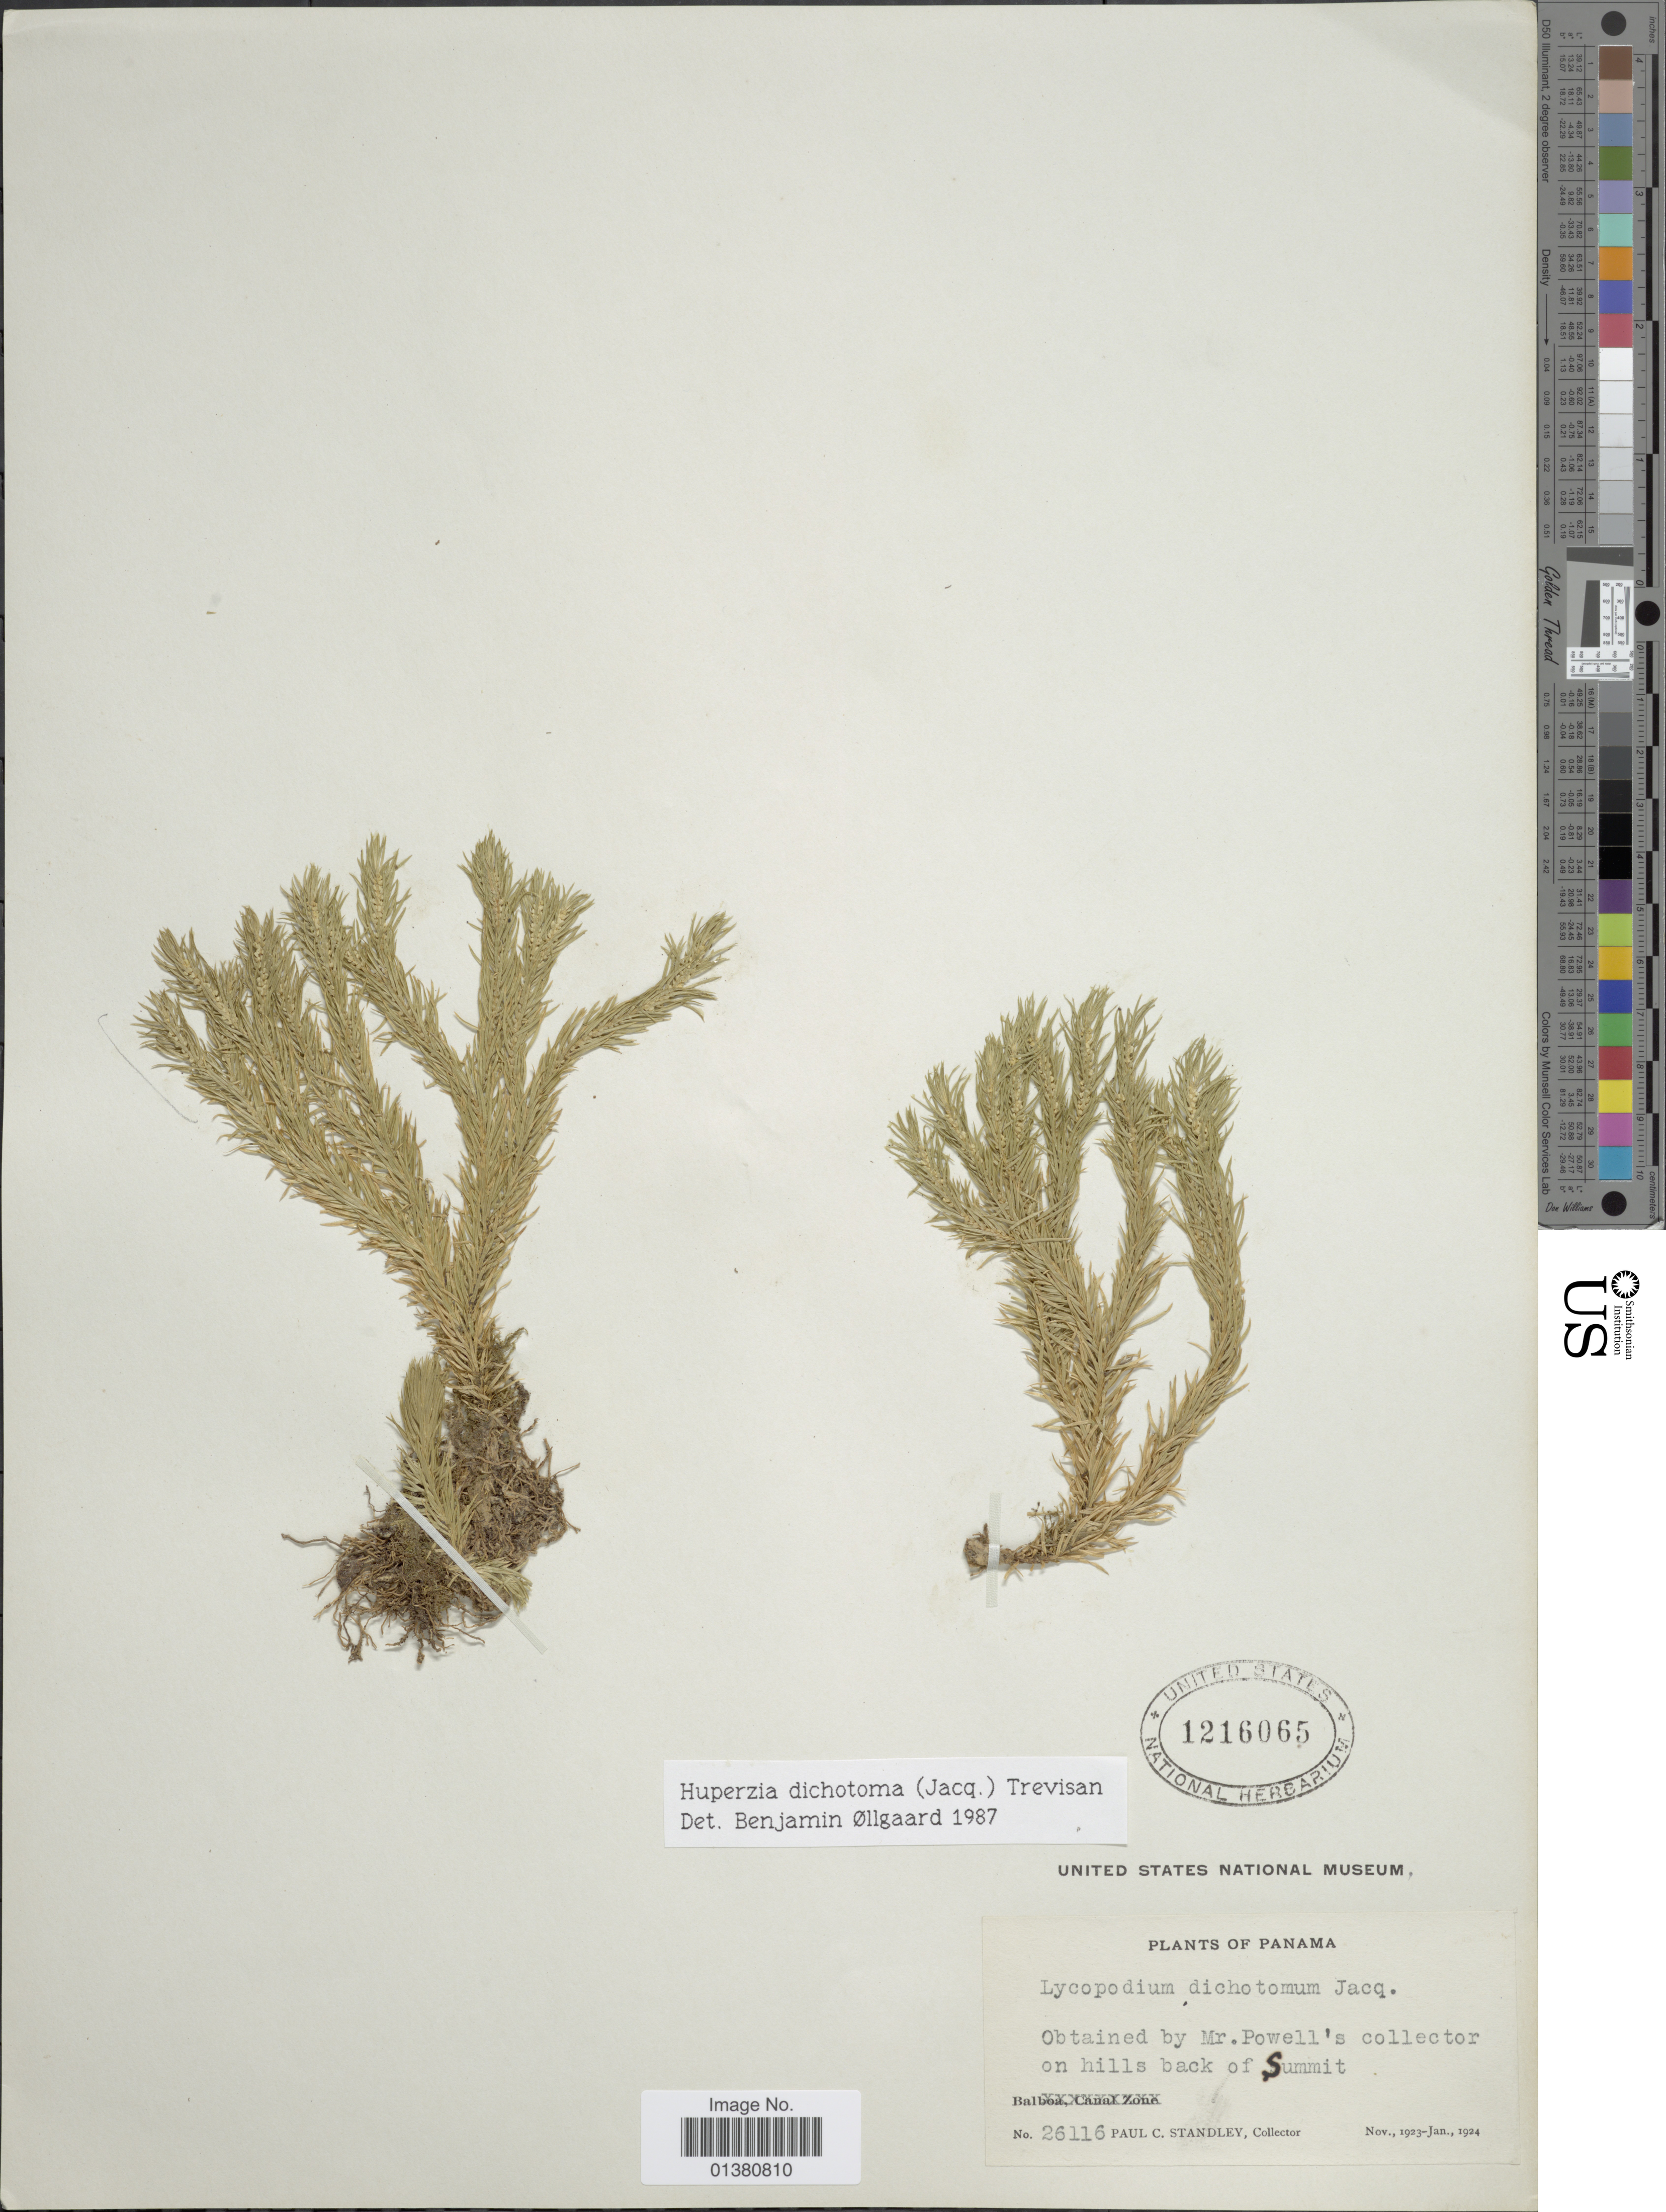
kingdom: Plantae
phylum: Tracheophyta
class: Lycopodiopsida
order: Lycopodiales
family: Lycopodiaceae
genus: Phlegmariurus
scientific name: Phlegmariurus dichotomus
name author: (Jacq.) W.H. Wagner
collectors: P. C. Standley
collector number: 26116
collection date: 1923-11/1924-01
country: Panama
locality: Obtained by Mr.Powell's collector on hills back of Summit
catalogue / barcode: US 1216065